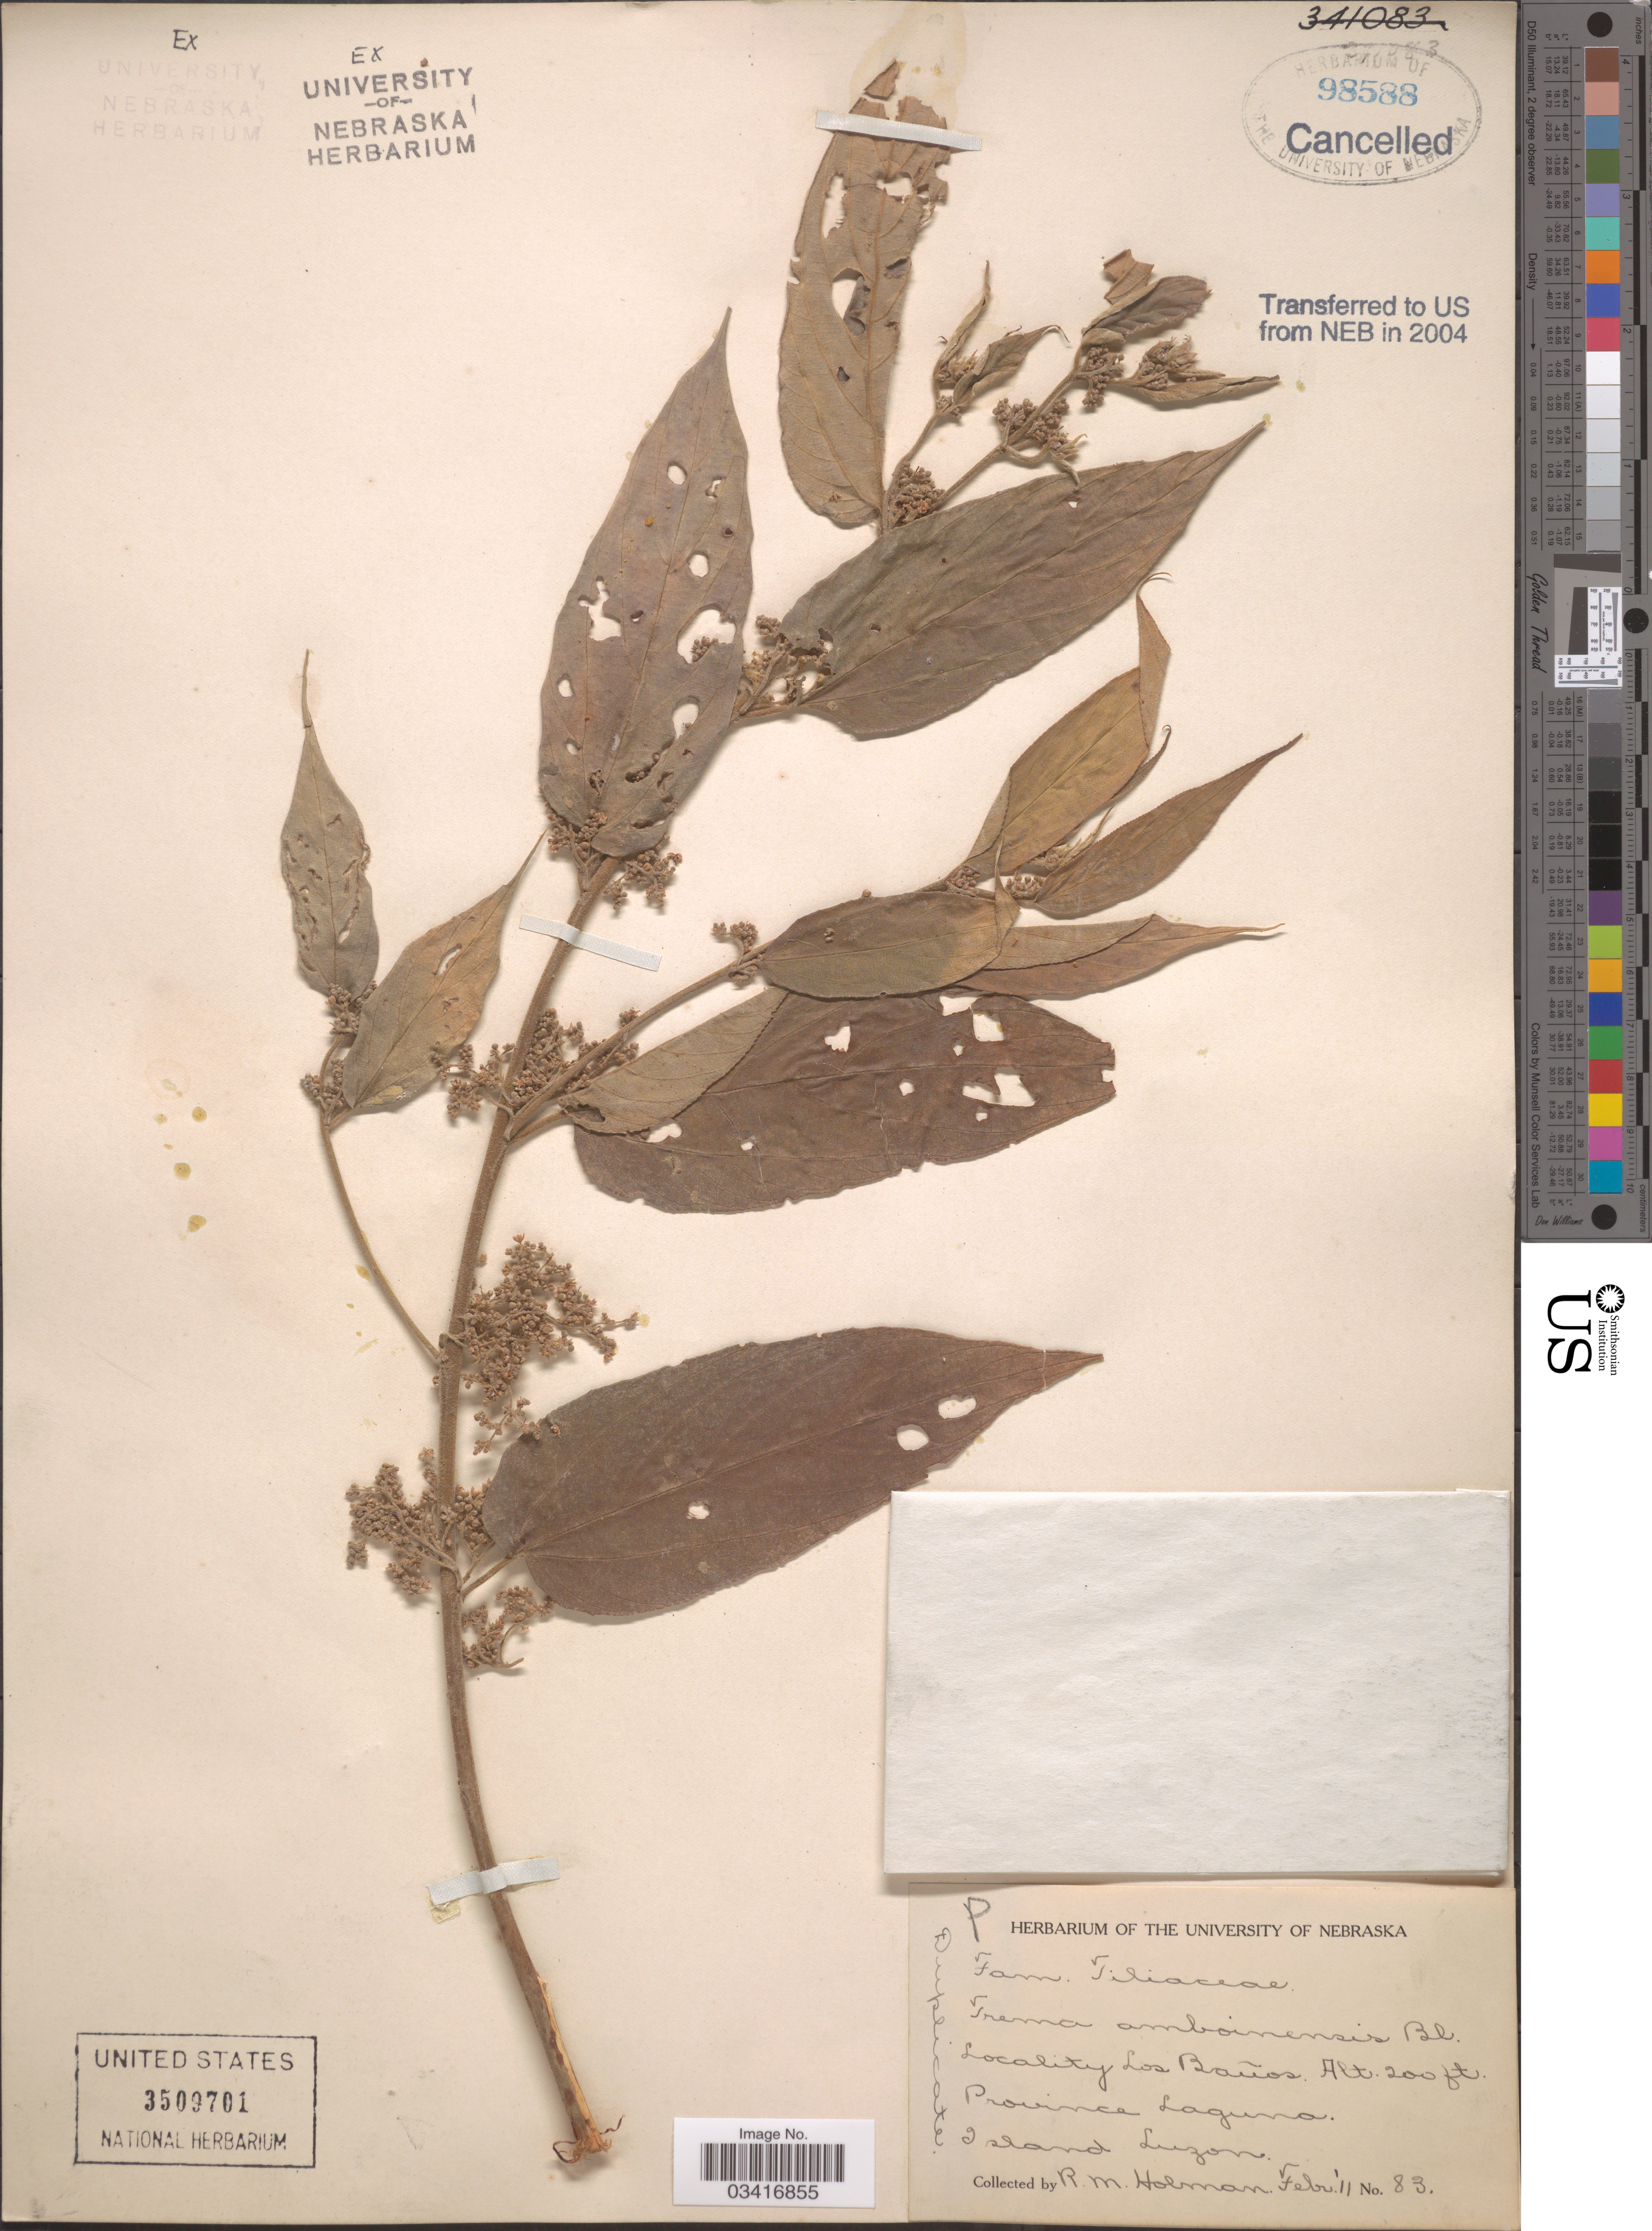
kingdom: Plantae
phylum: Tracheophyta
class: Magnoliopsida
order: Rosales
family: Cannabaceae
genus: Trema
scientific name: Trema orientale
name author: (L.) Blume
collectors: R. Holman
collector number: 83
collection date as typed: Transcribed d/m/y: /2/11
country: Philippines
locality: Los Baños. Province Laguna. Island Luzon.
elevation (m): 61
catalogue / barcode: US 3509701